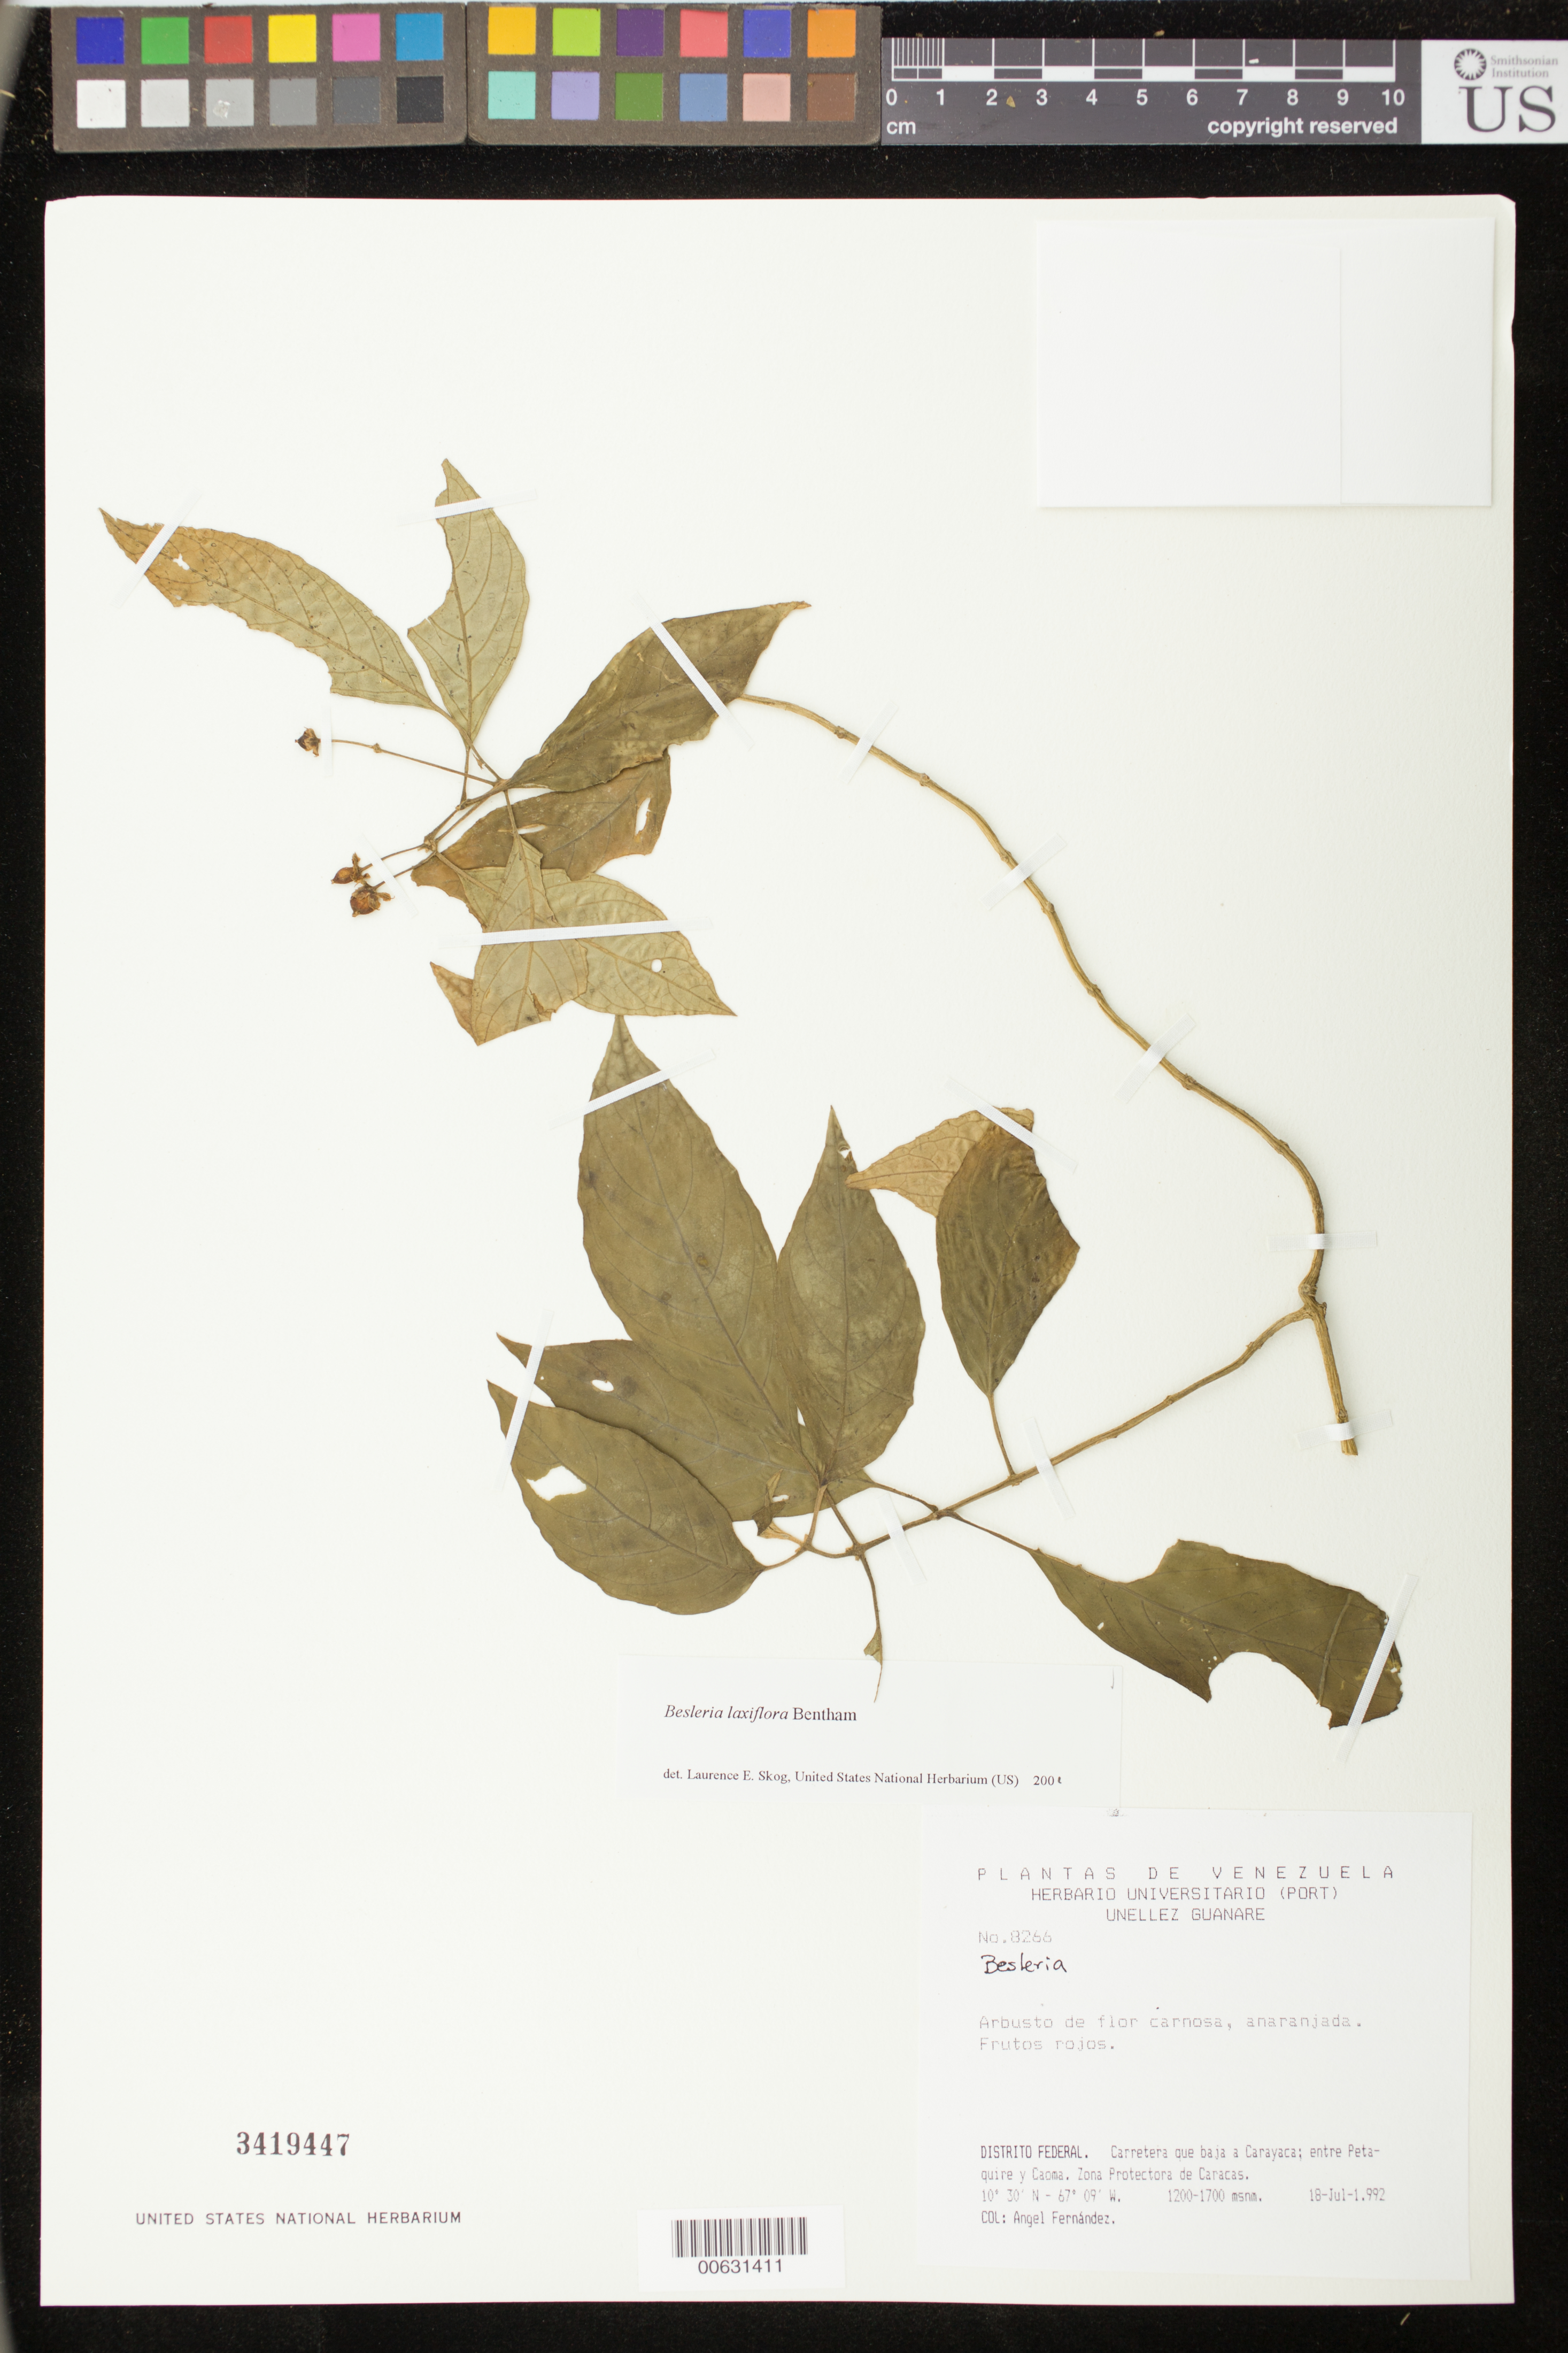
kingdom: Plantae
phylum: Tracheophyta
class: Magnoliopsida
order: Lamiales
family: Gesneriaceae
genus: Besleria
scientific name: Besleria laxiflora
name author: Benth.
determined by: Skog, Laurence E.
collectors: A. Fernández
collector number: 8266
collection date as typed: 18 Jul 1992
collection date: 1992-07-18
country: Venezuela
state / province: Distrito Federal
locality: Carretera qu baja a Carayaca; entre Petaquire y Caoma, Zona Protectora de Caracas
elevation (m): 1200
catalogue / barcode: US 3419447